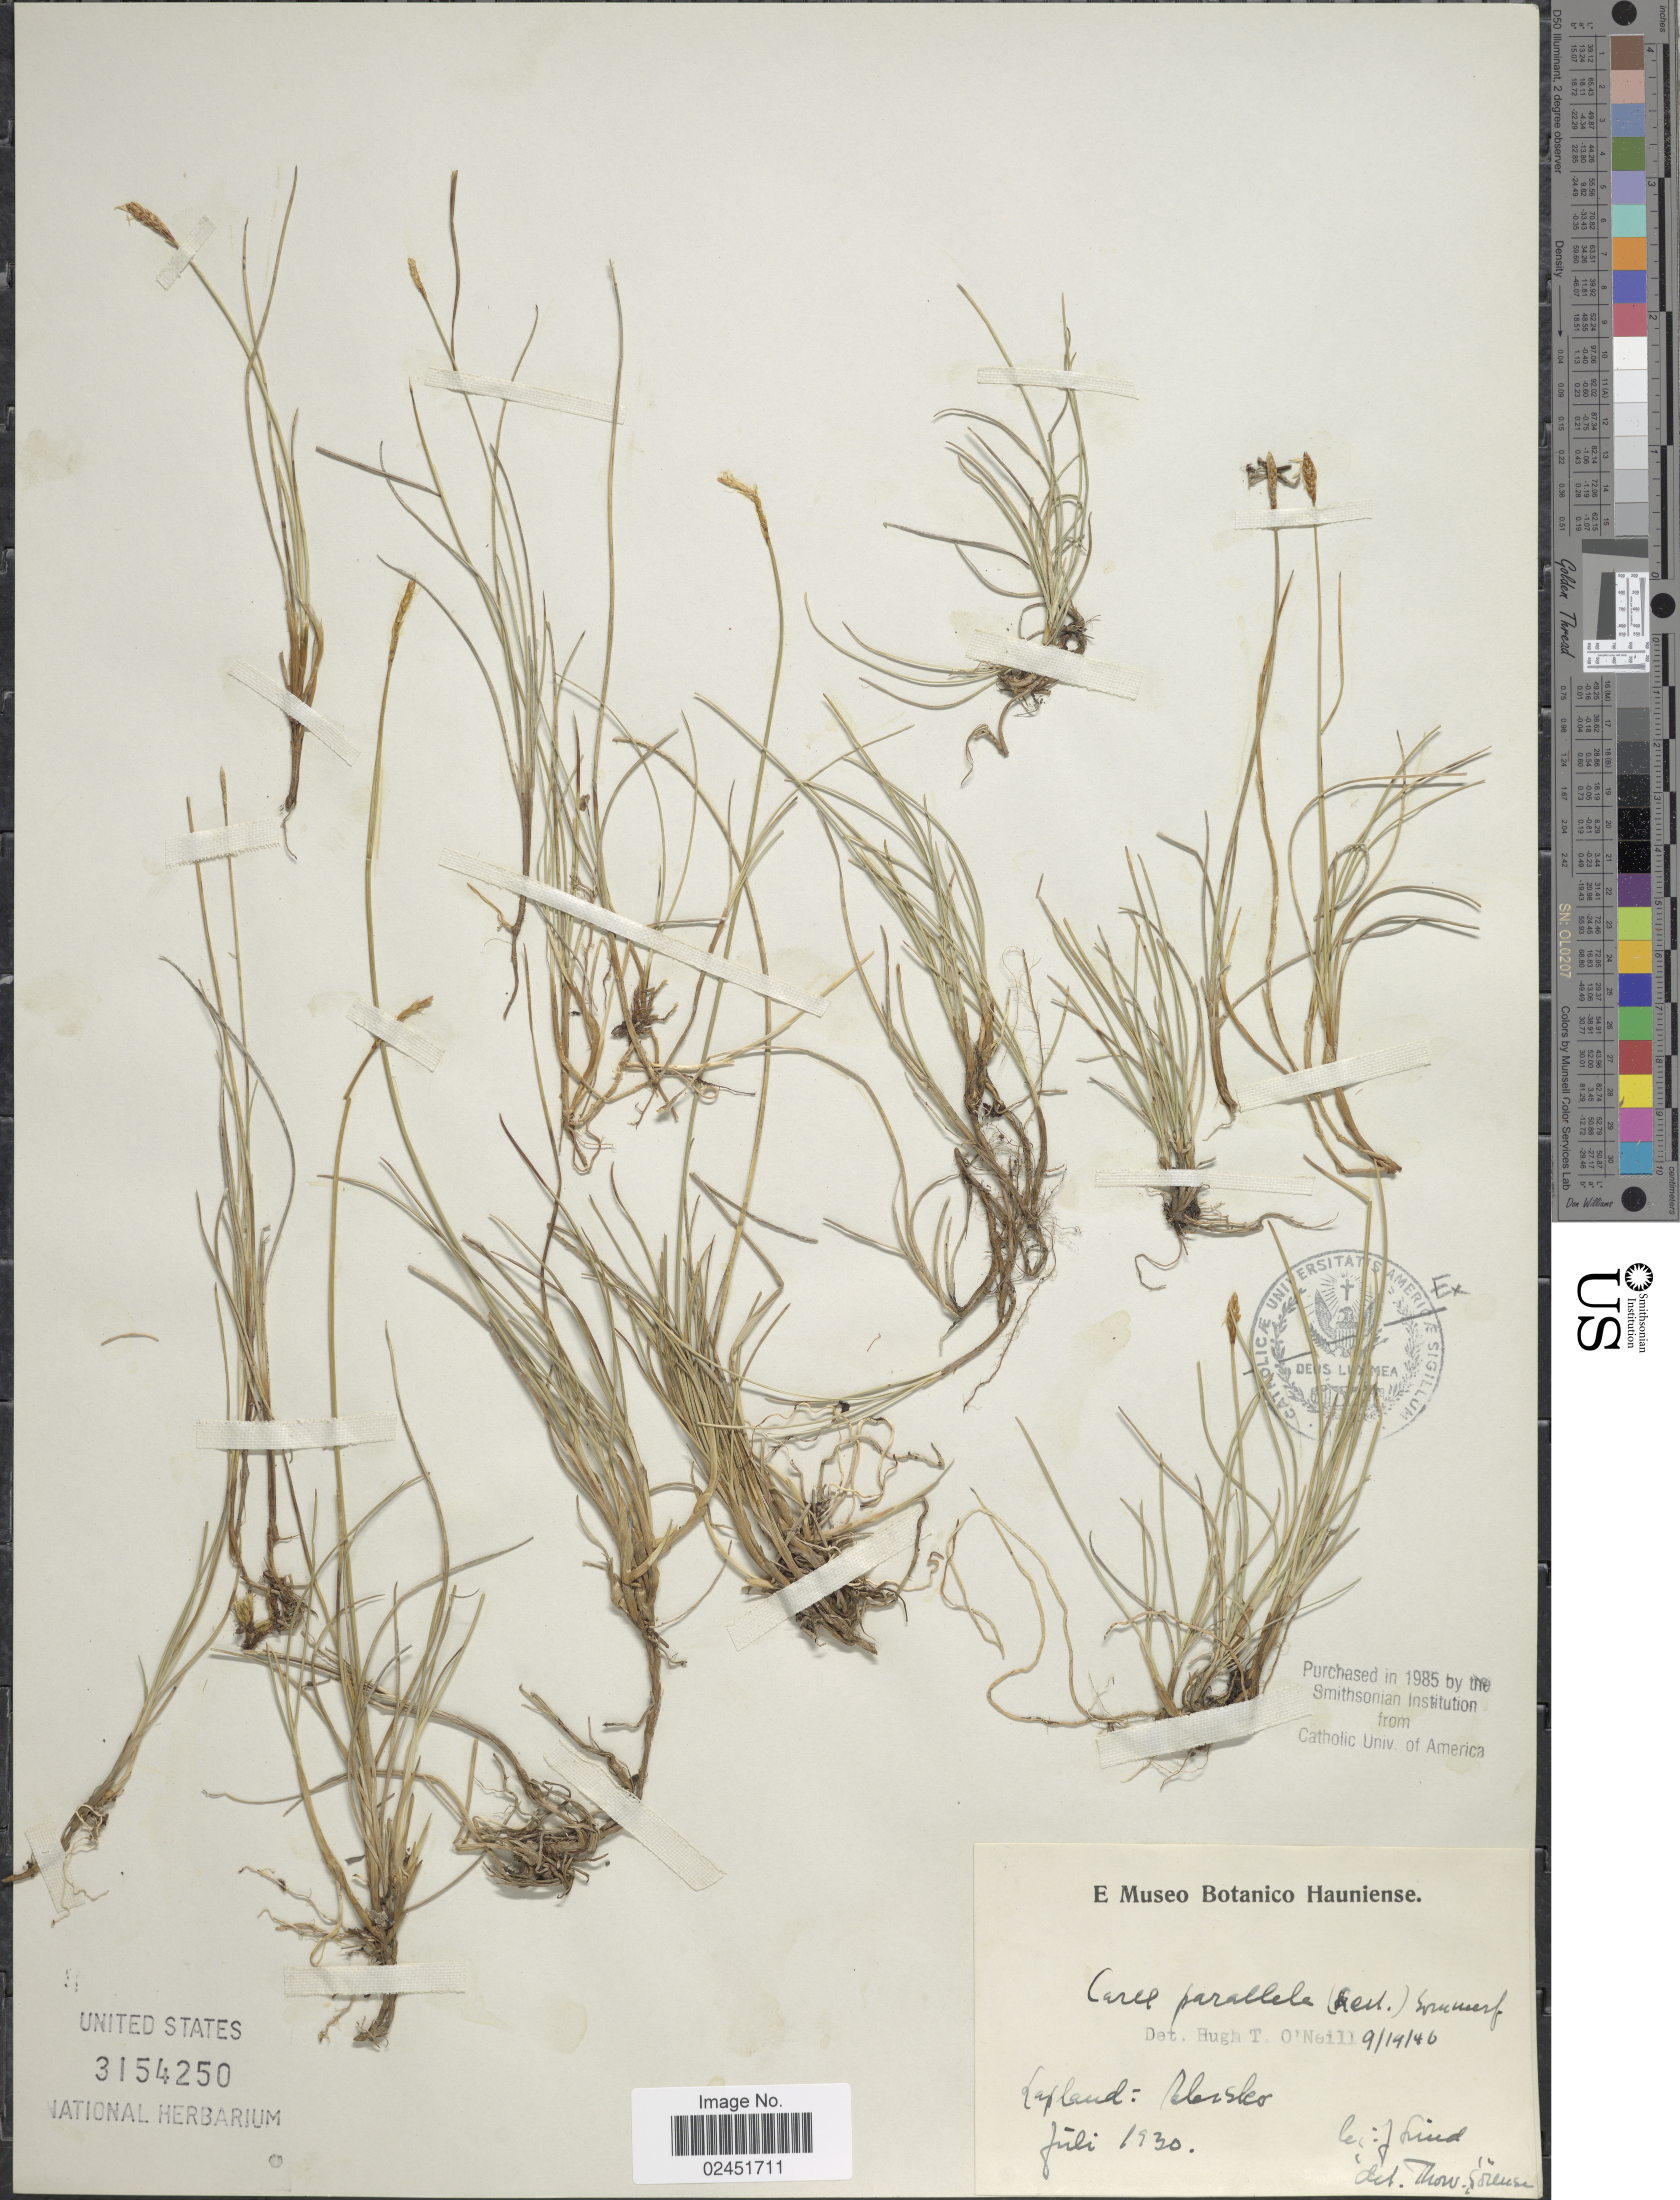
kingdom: Plantae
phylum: Tracheophyta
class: Liliopsida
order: Poales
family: Cyperaceae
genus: Carex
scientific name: Carex parallela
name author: (Laest.) Sommerf.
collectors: J. Lind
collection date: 1930-07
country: Finland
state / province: Lappi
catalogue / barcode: US 3154250